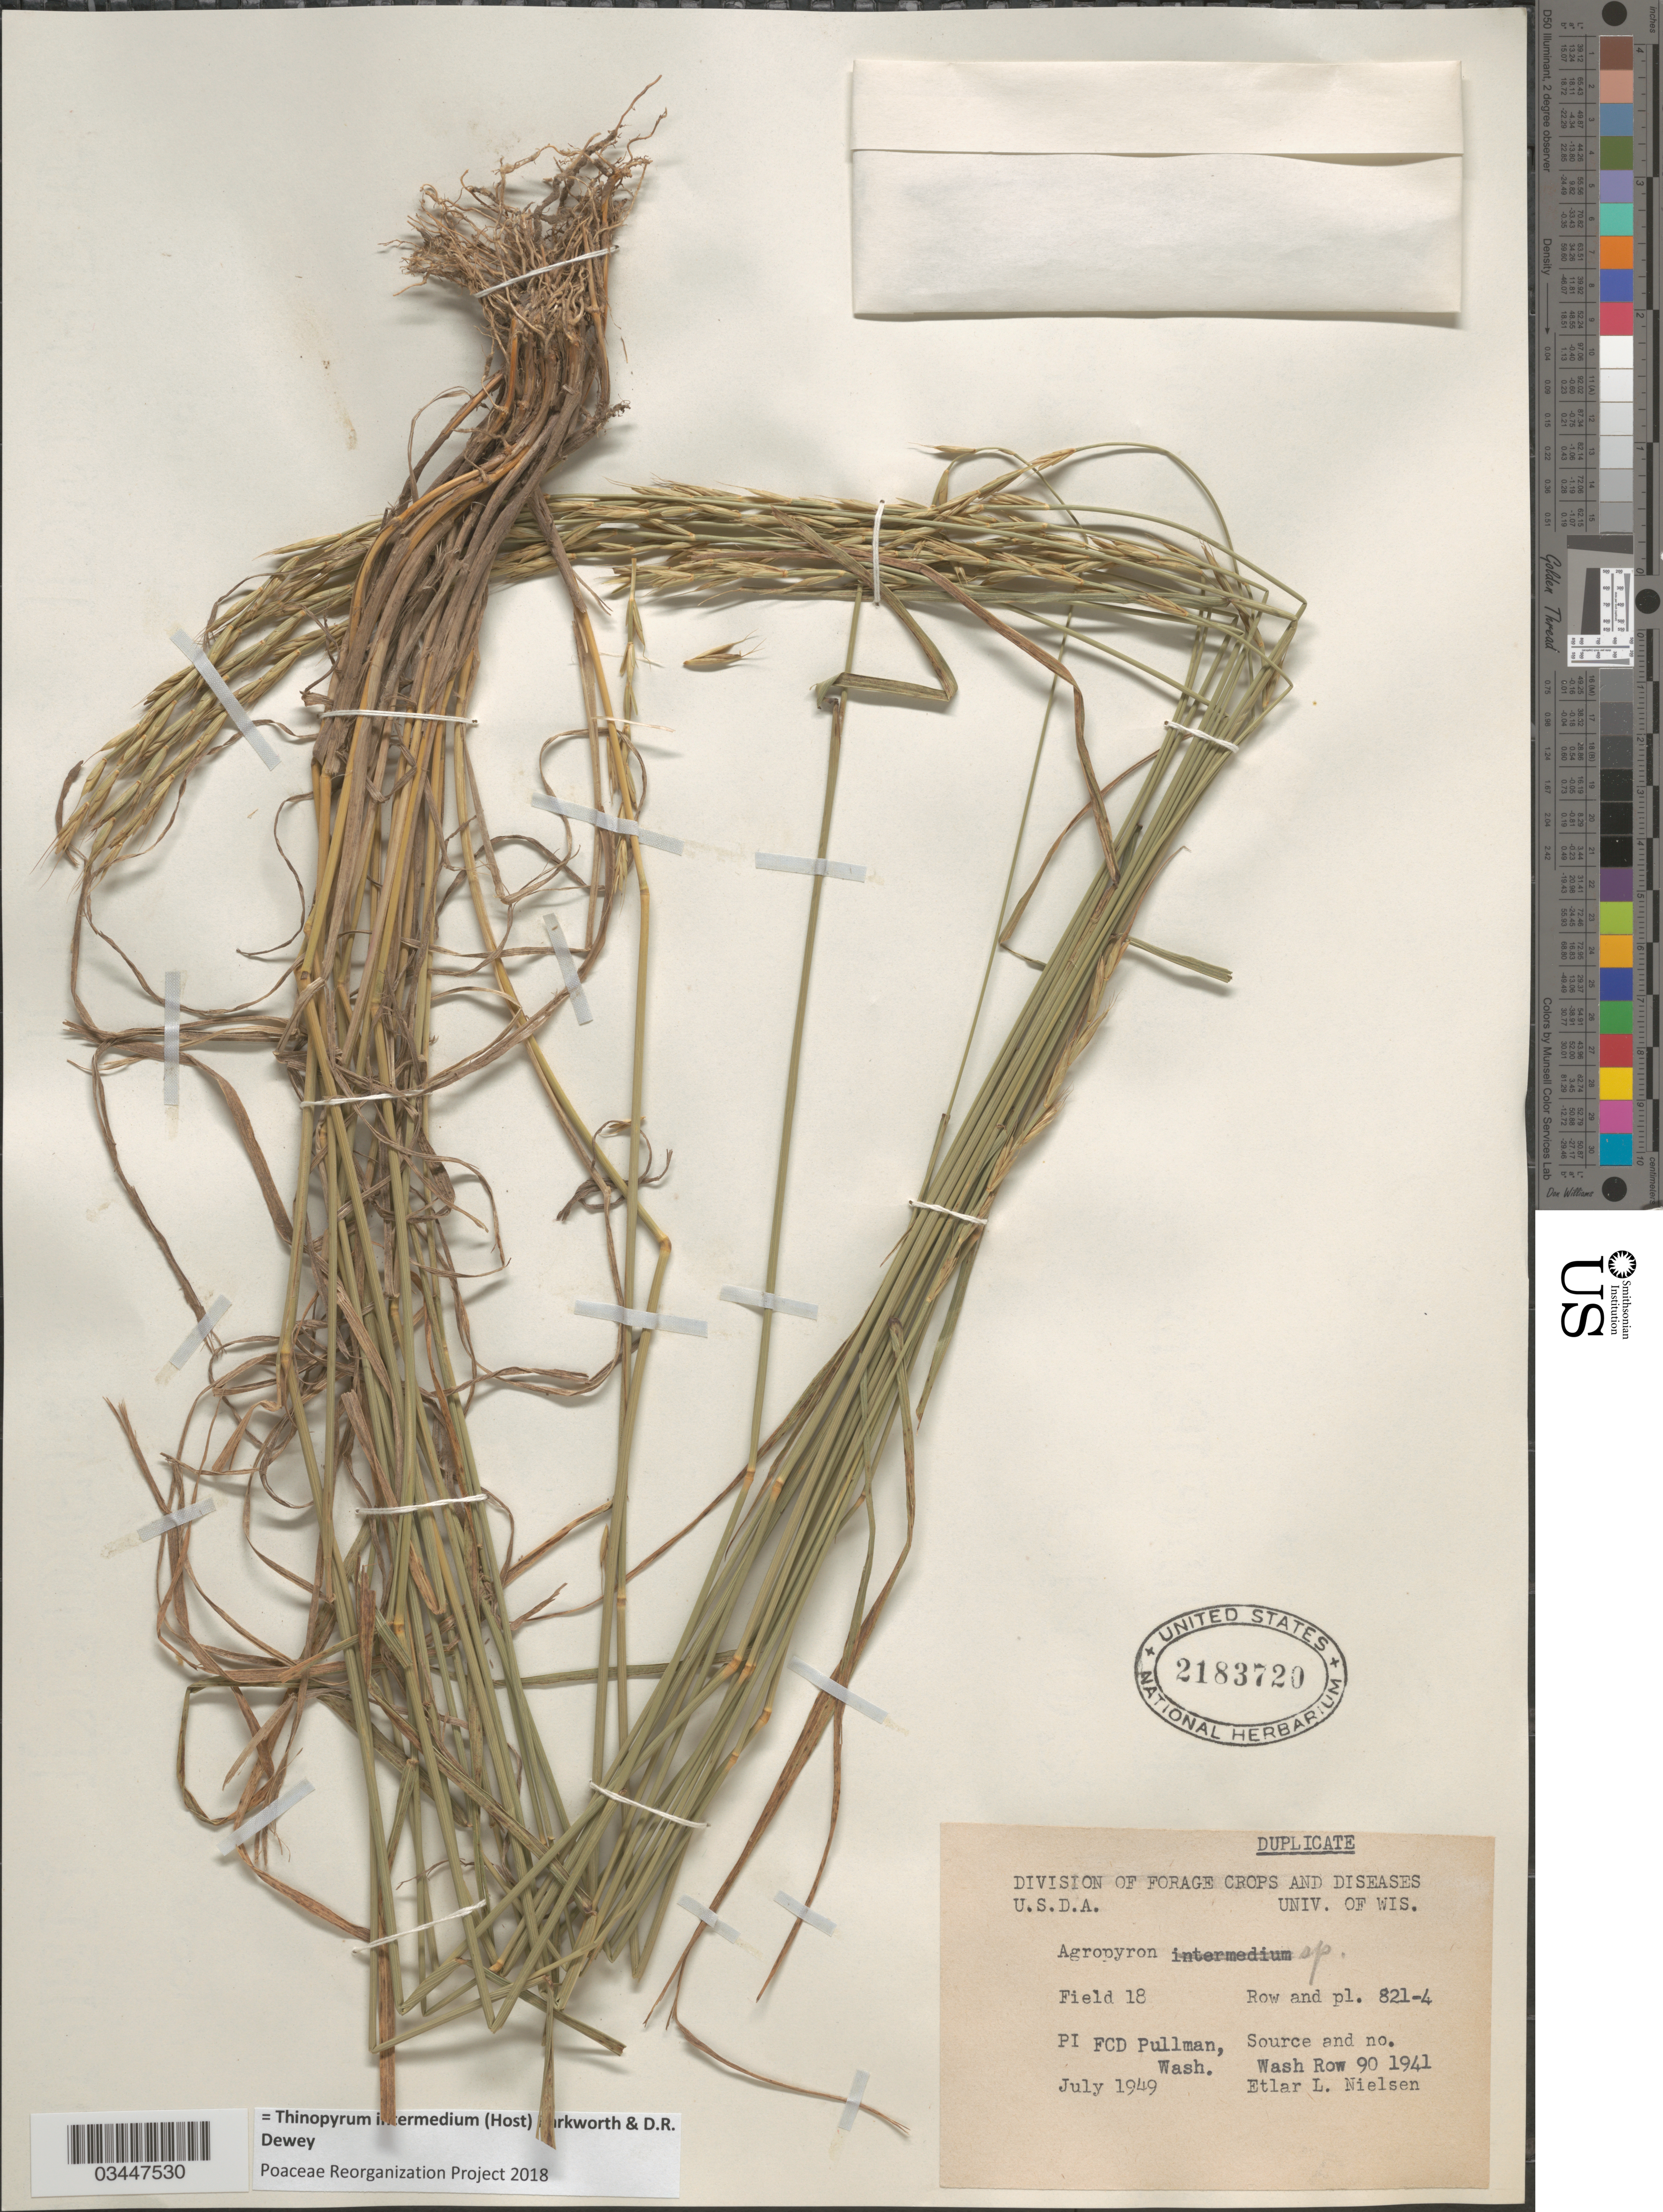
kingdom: Plantae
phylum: Tracheophyta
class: Liliopsida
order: Poales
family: Poaceae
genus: Thinopyrum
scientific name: Thinopyrum intermedium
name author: (Host) Barkworth & Dewey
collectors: E. L. Nielsen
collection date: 1949-07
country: United States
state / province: Washington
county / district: Whitman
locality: Field 18. Row and pl. 821-4. FCD Pullman.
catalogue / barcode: US 2183720